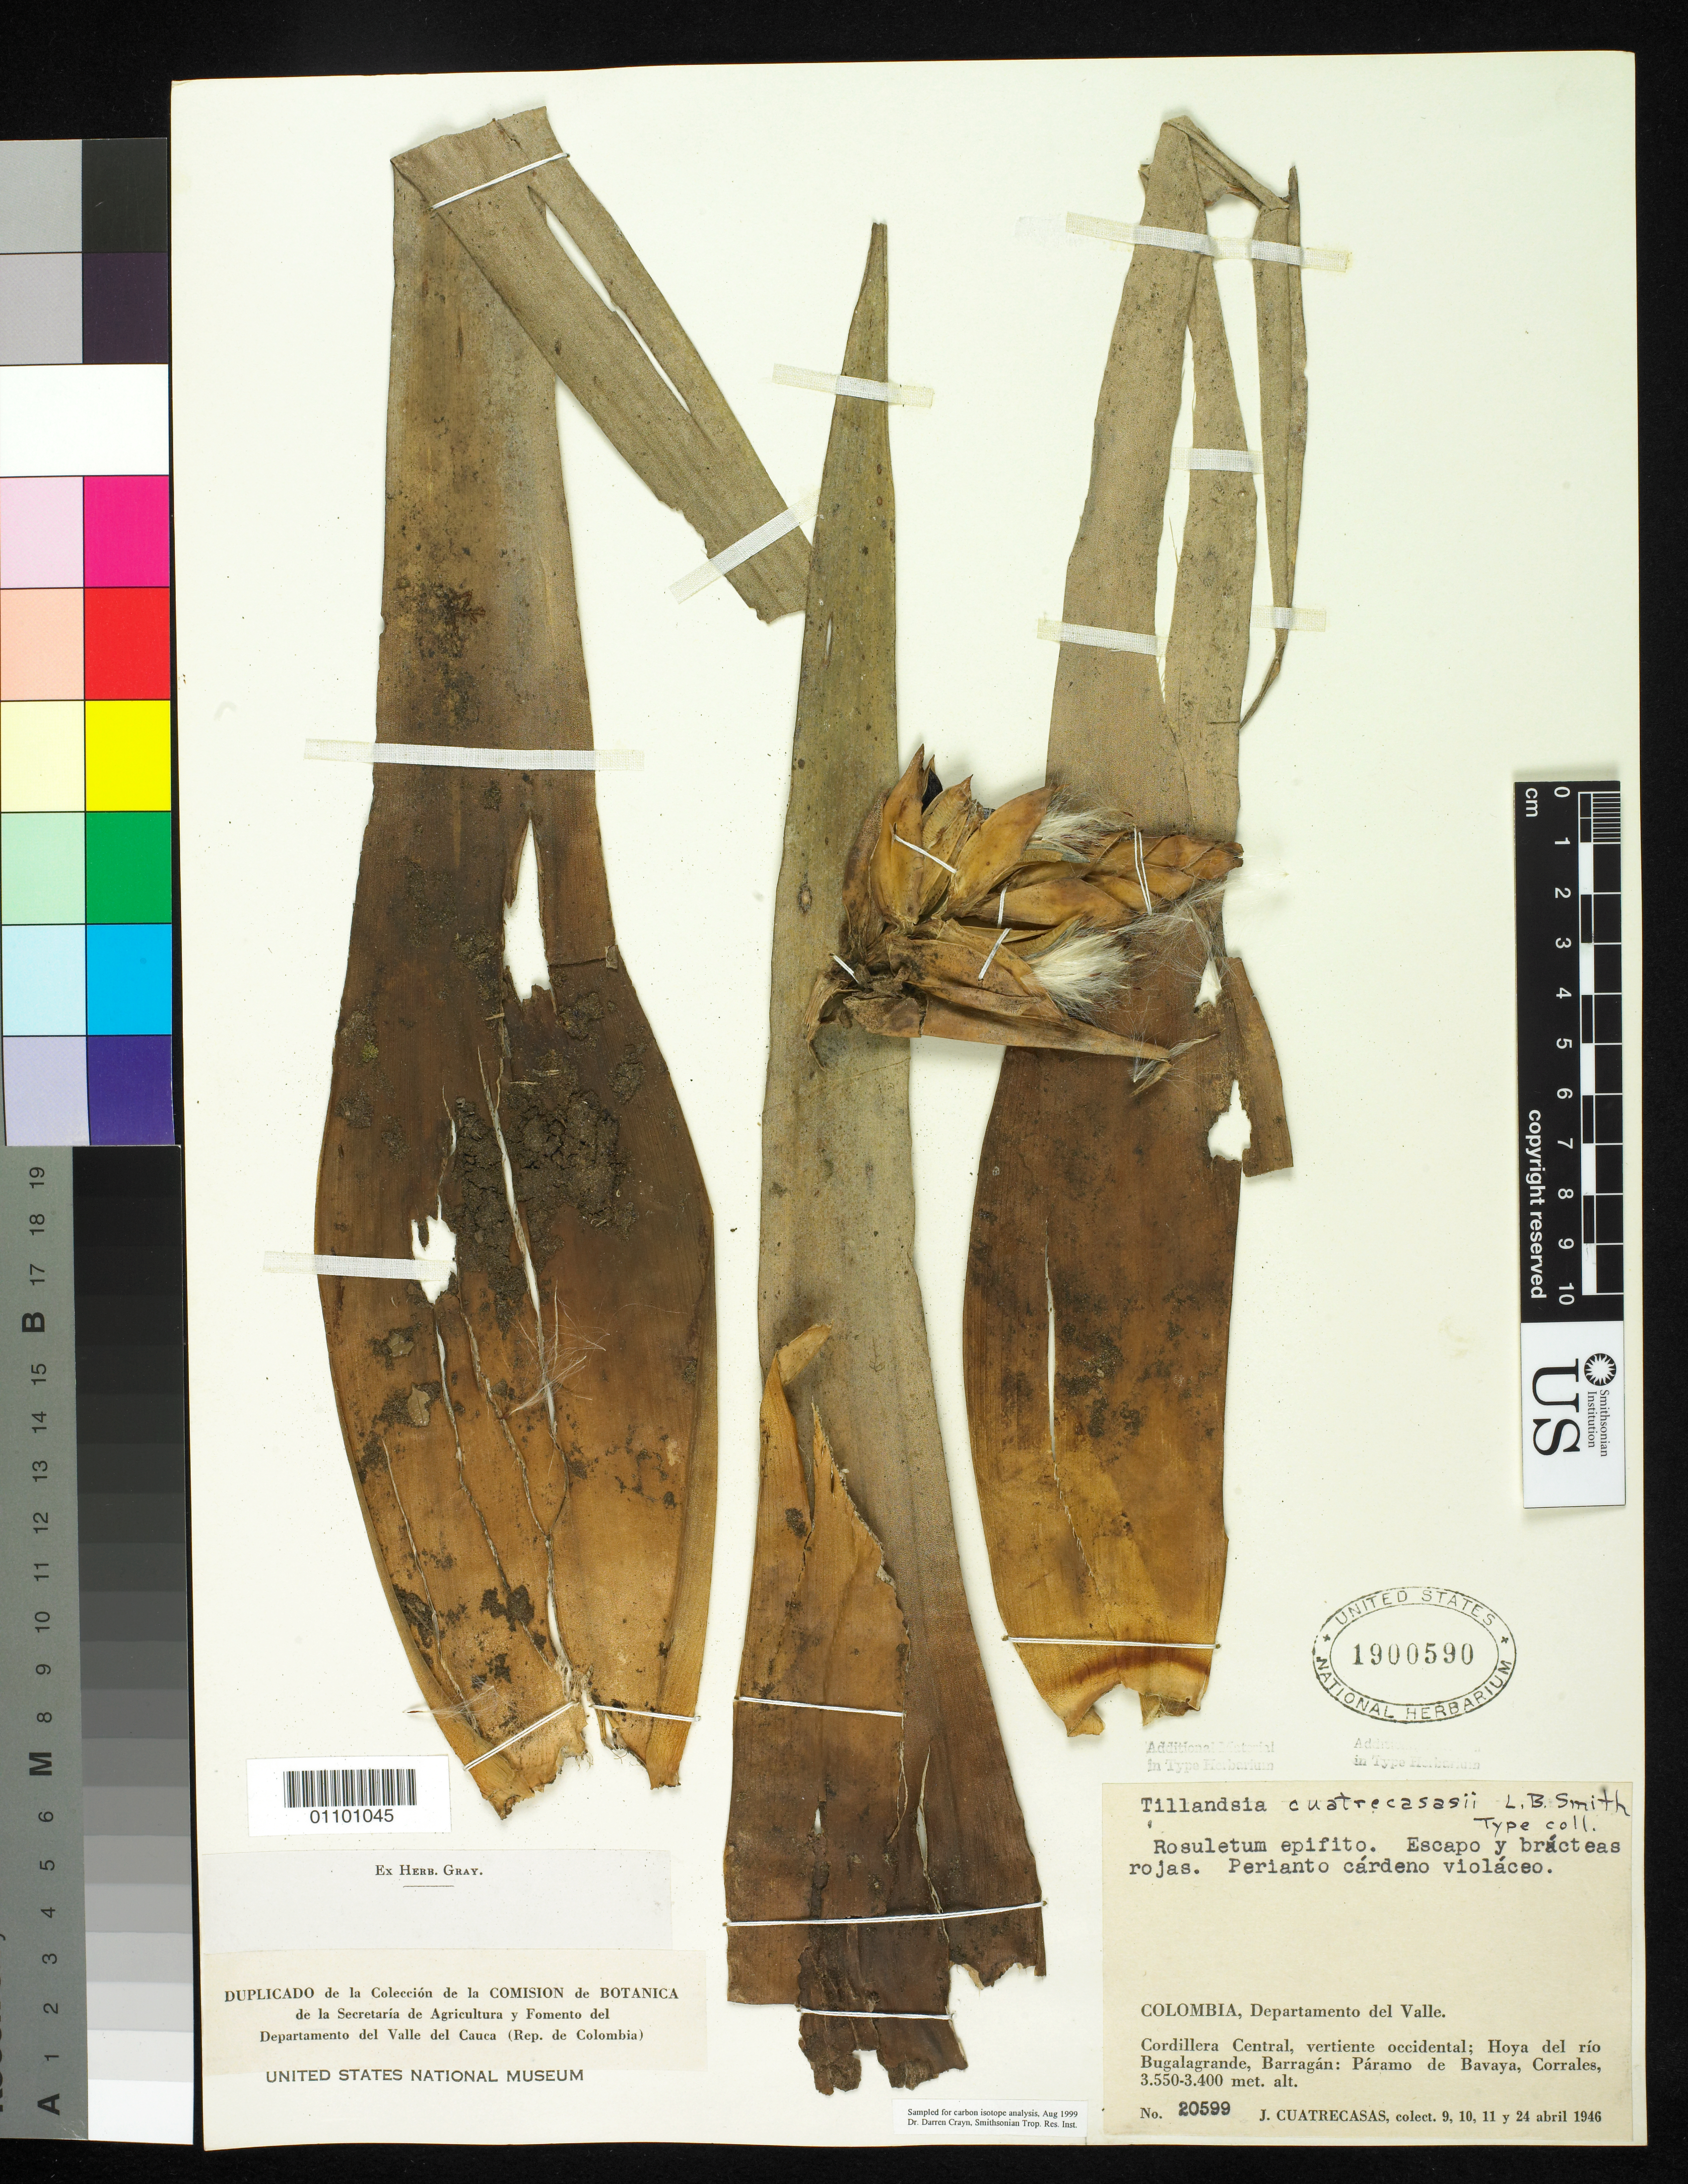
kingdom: Plantae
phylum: Tracheophyta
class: Liliopsida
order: Poales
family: Bromeliaceae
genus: Tillandsia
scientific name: Tillandsia cuatrecasasii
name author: L.B. Sm.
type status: Isotype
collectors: J. Cuatrecasas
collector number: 20599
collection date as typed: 11 Apr 1946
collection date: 1946-04-11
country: Colombia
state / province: Valle del Cauca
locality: Cordillera Central, between Barragan on the Rio Bugla Grande and Corrales on the Paramo de Bavya.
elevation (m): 3400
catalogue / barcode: US 1900590